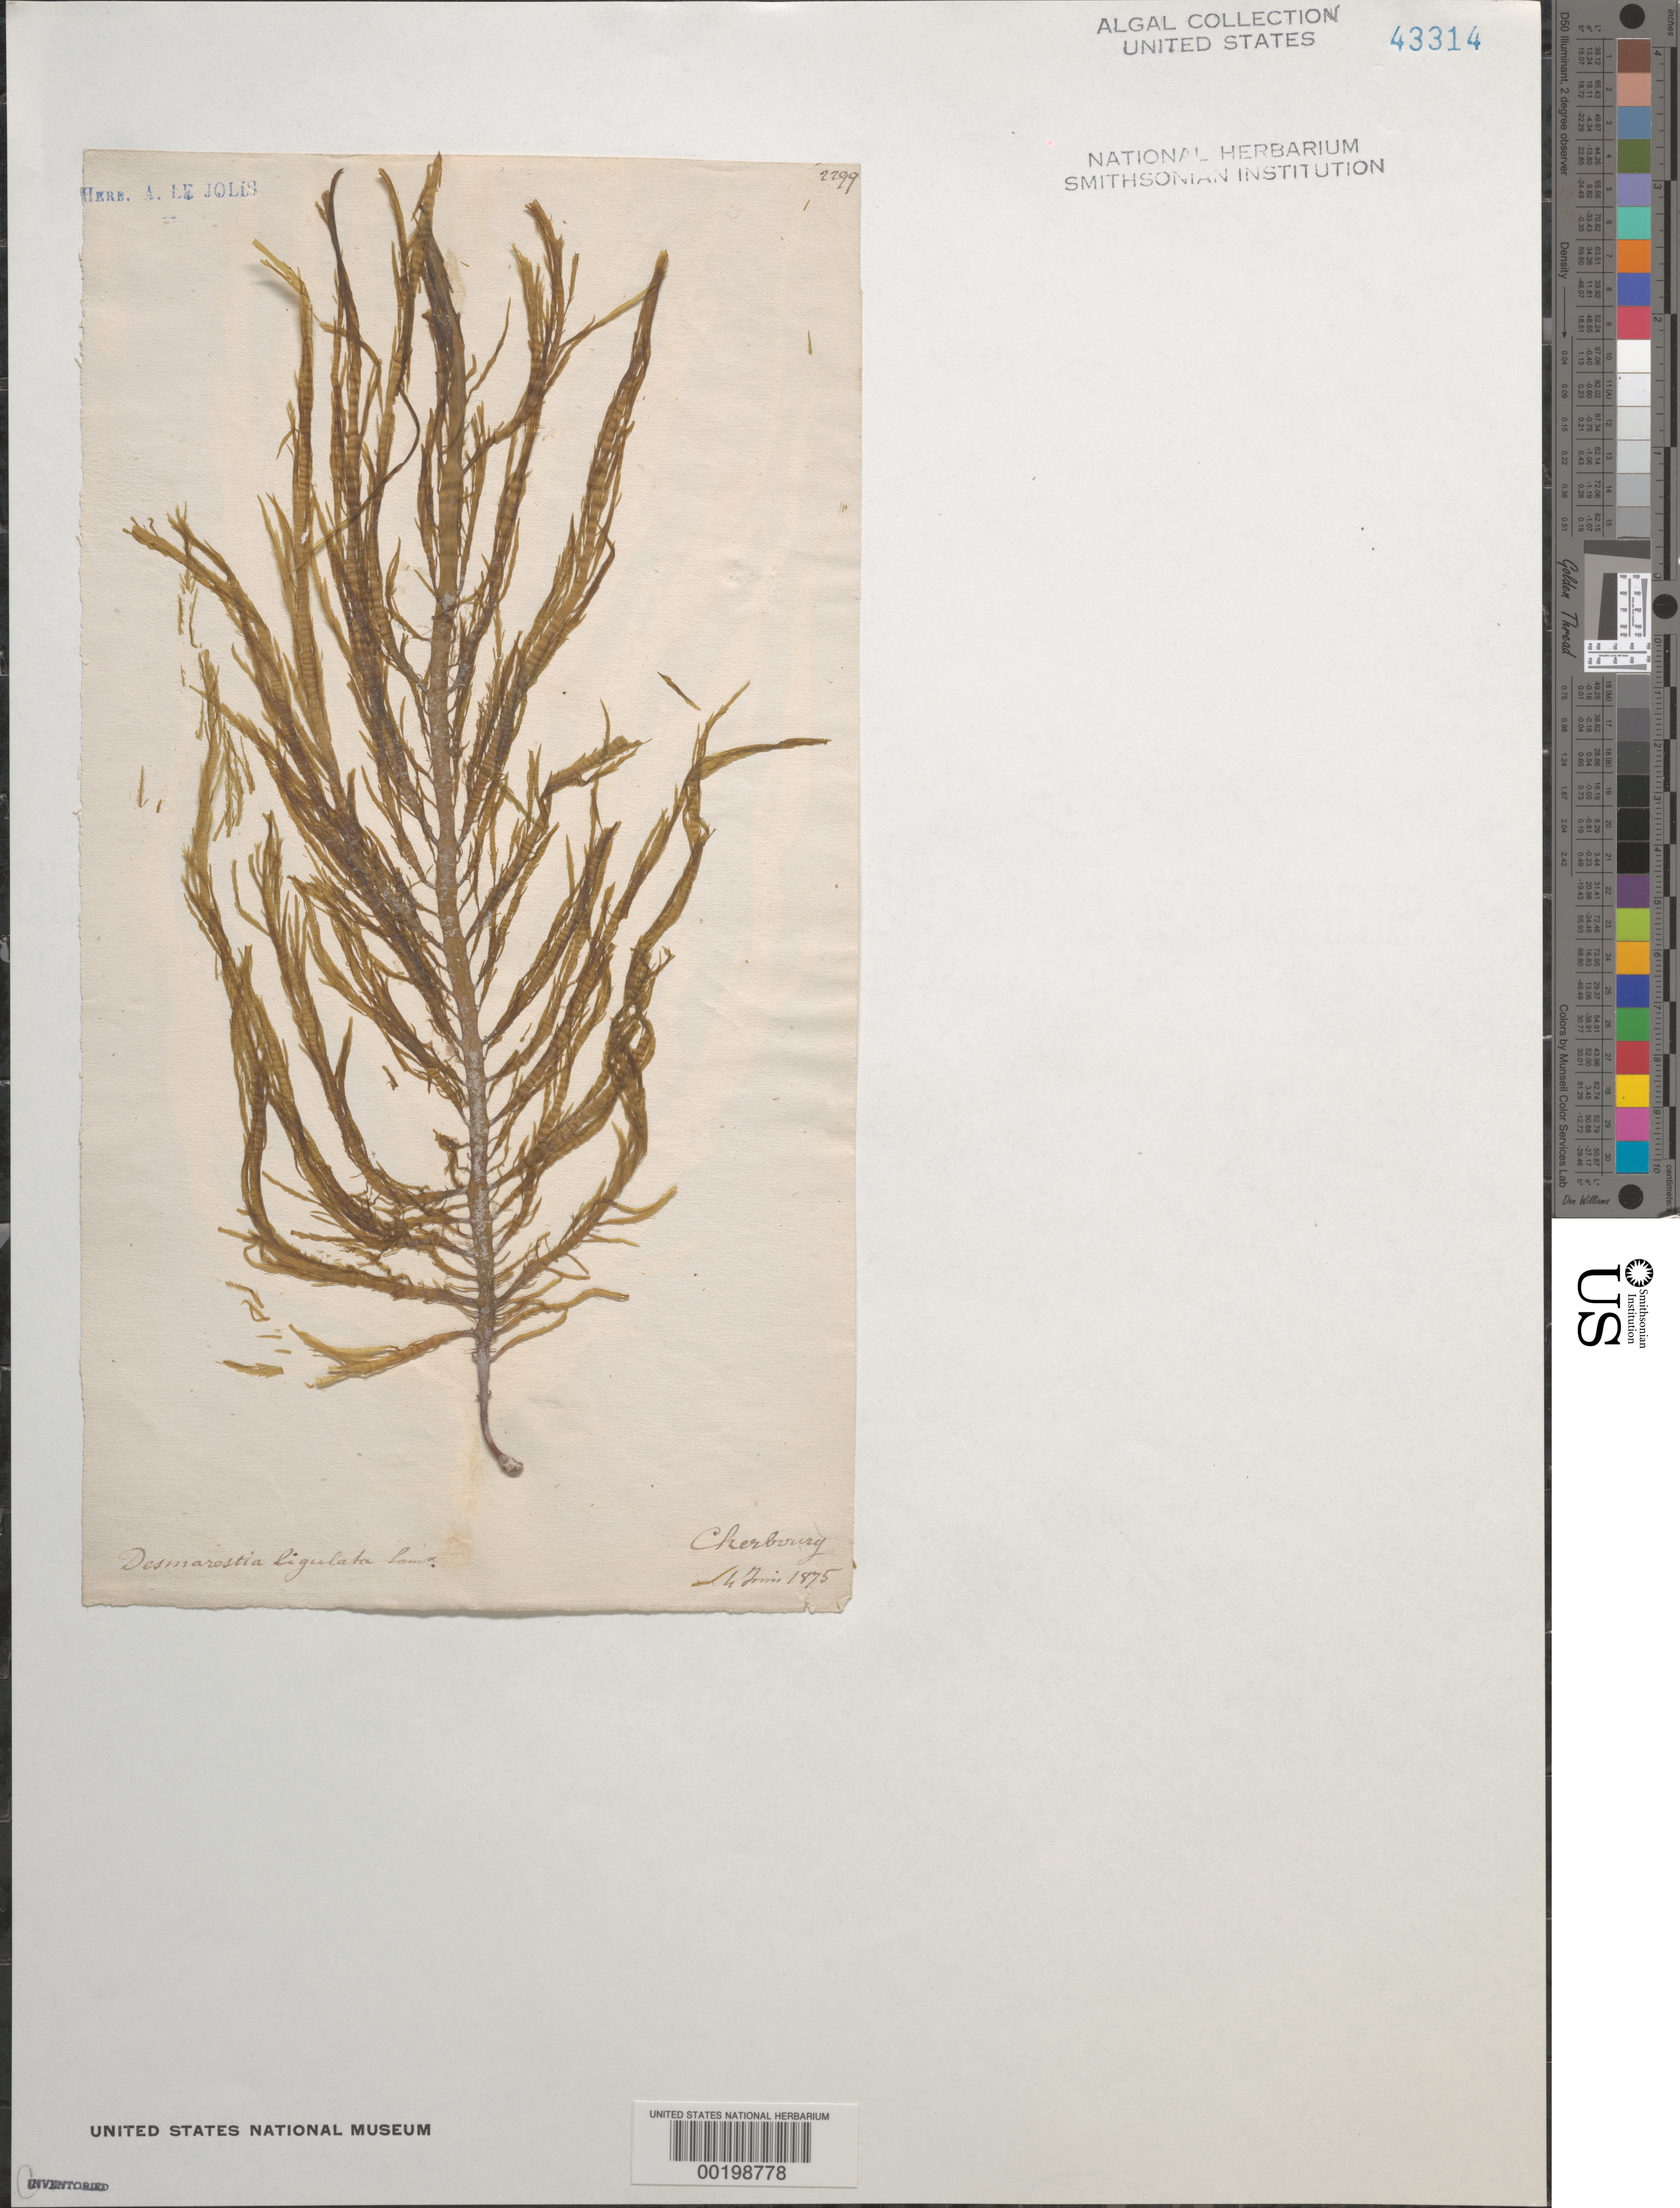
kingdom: Chromista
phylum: Ochrophyta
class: Phaeophyceae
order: Desmarestiales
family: Desmarestiaceae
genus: Desmarestia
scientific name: Desmarestia ligulata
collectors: Le Jolis, A. F. (herbarium)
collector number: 2299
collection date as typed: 04 Jun 1875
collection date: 1875-06-04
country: France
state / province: Normandie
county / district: Manche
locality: Cherbourg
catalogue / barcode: US 43314